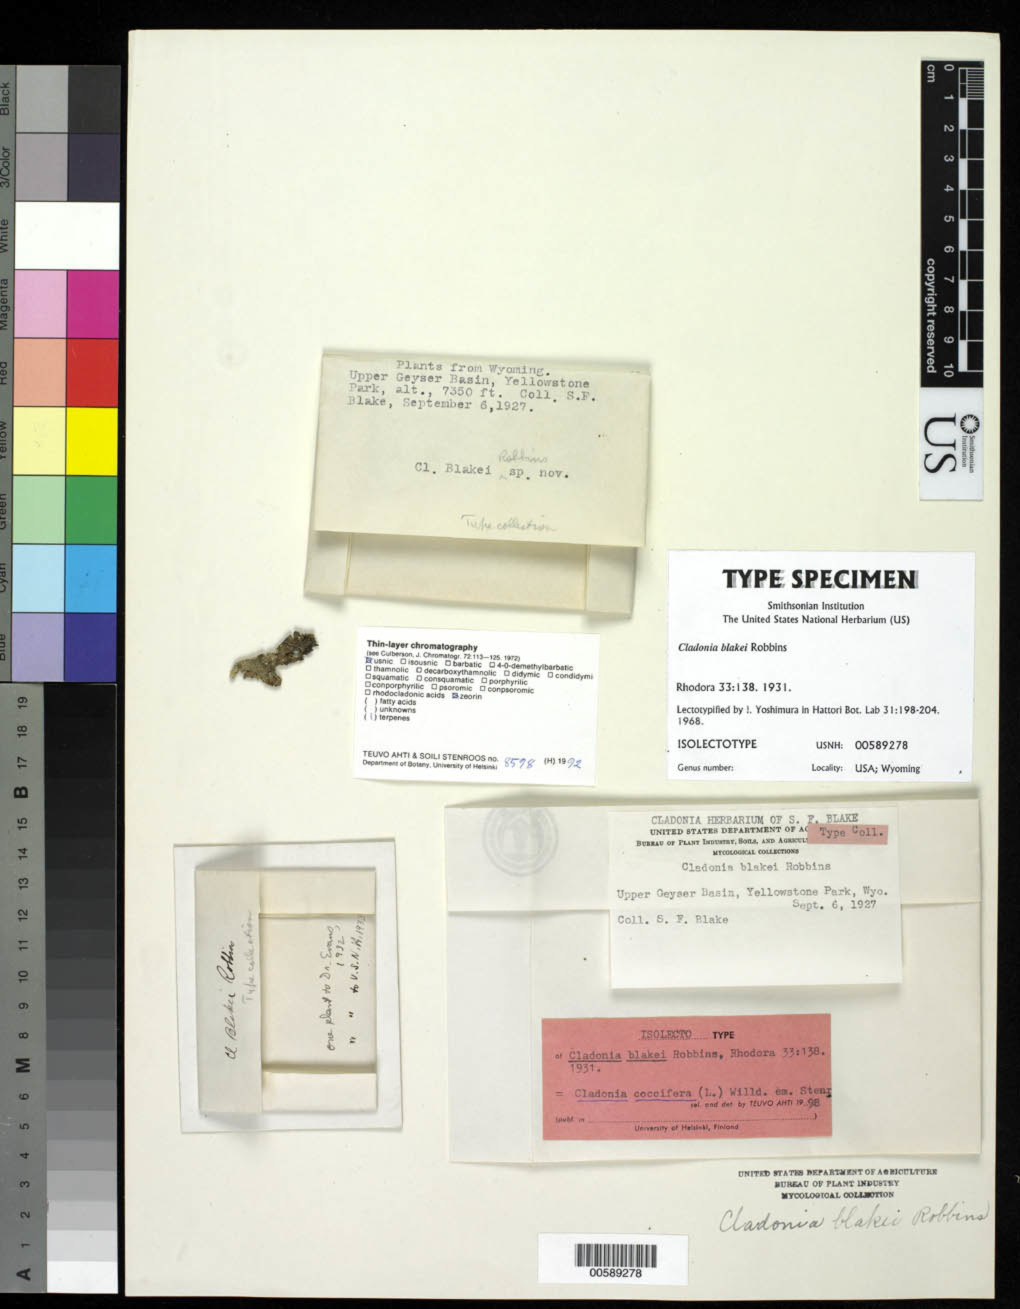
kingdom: Fungi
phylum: Ascomycota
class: Lecanoromycetes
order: Lecanorales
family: Cladoniaceae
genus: Cladonia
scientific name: Cladonia blakei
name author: Robbins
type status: Isolectotype; Type Collection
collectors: S. Blake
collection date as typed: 06 Sep 1927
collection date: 1927-09-06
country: United States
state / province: Wyoming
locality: Upper Geyser Basin, Yellowstone National Park.